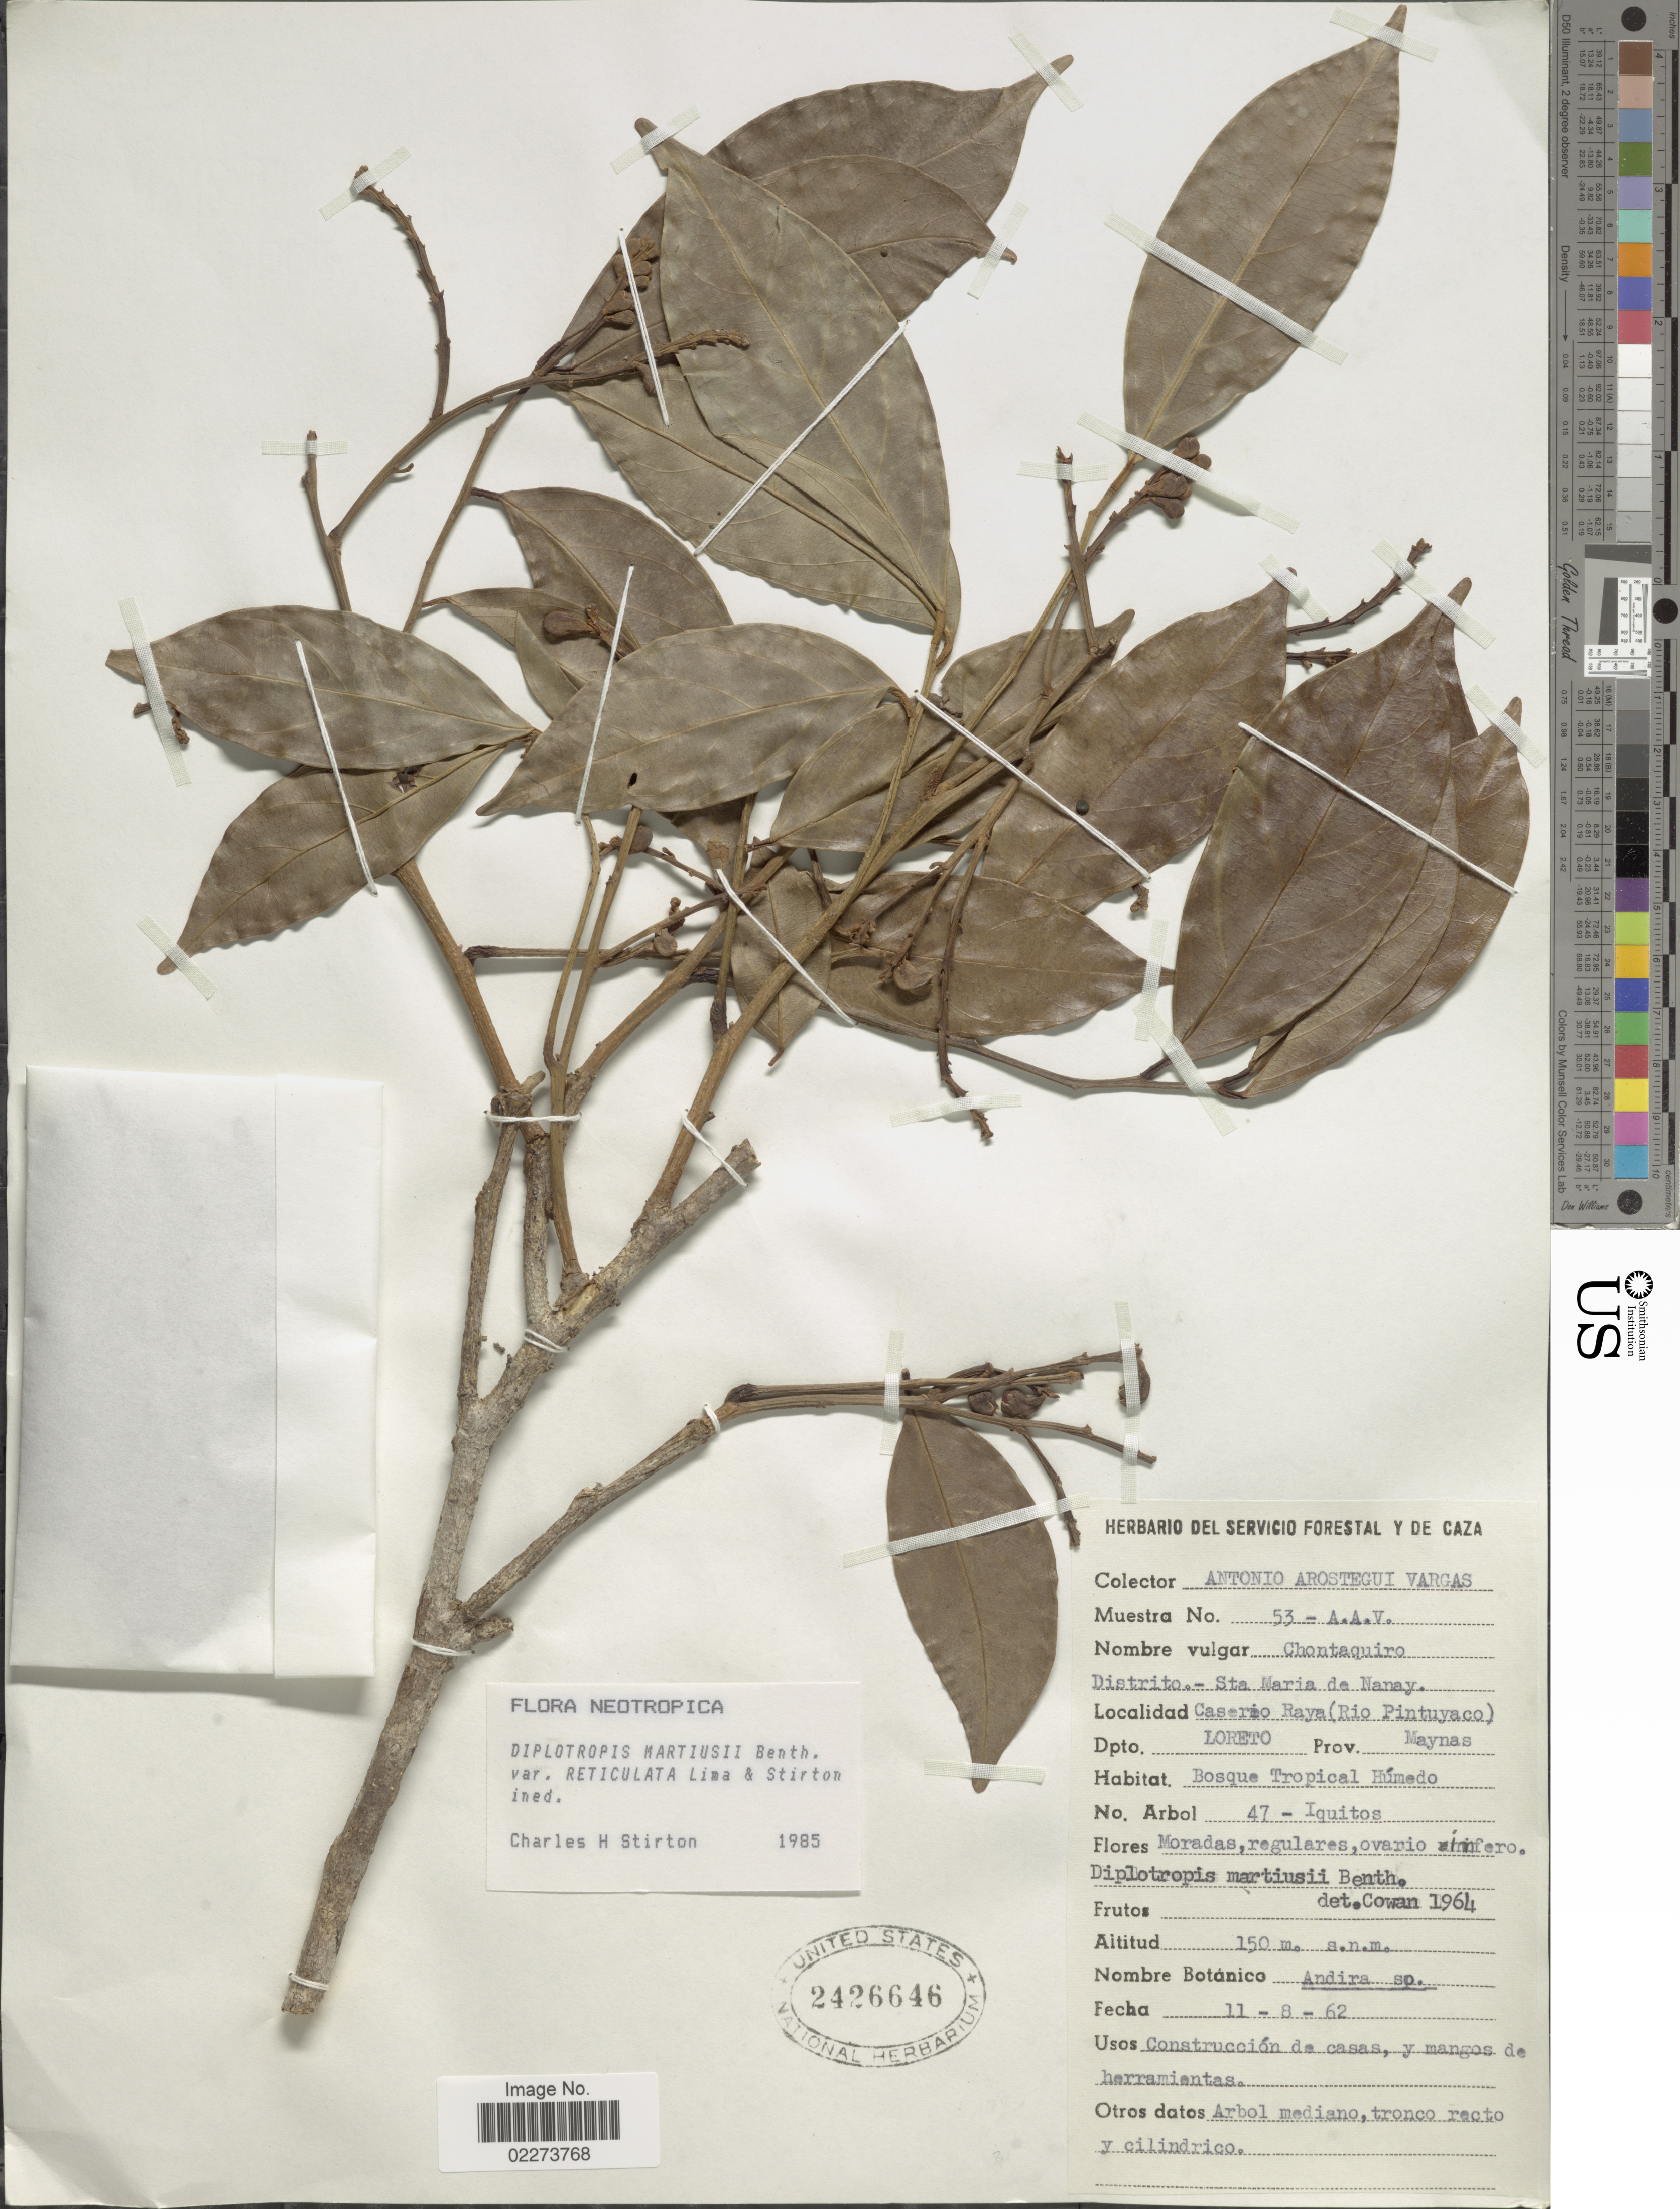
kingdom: Plantae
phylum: Tracheophyta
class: Magnoliopsida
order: Fabales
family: Fabaceae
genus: Diplotropis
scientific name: Diplotropis martiusii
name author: Benth.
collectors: A. Aróstegui V.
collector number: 53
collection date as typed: Transcribed d/m/y: 11/8/62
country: Peru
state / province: Loreto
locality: Distrito, Sta. Maria de Nanay, Caserio Raya (Rio Pintuyaco) Dpto. Loreto, Prov. Maynas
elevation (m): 150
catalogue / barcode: US 2426646